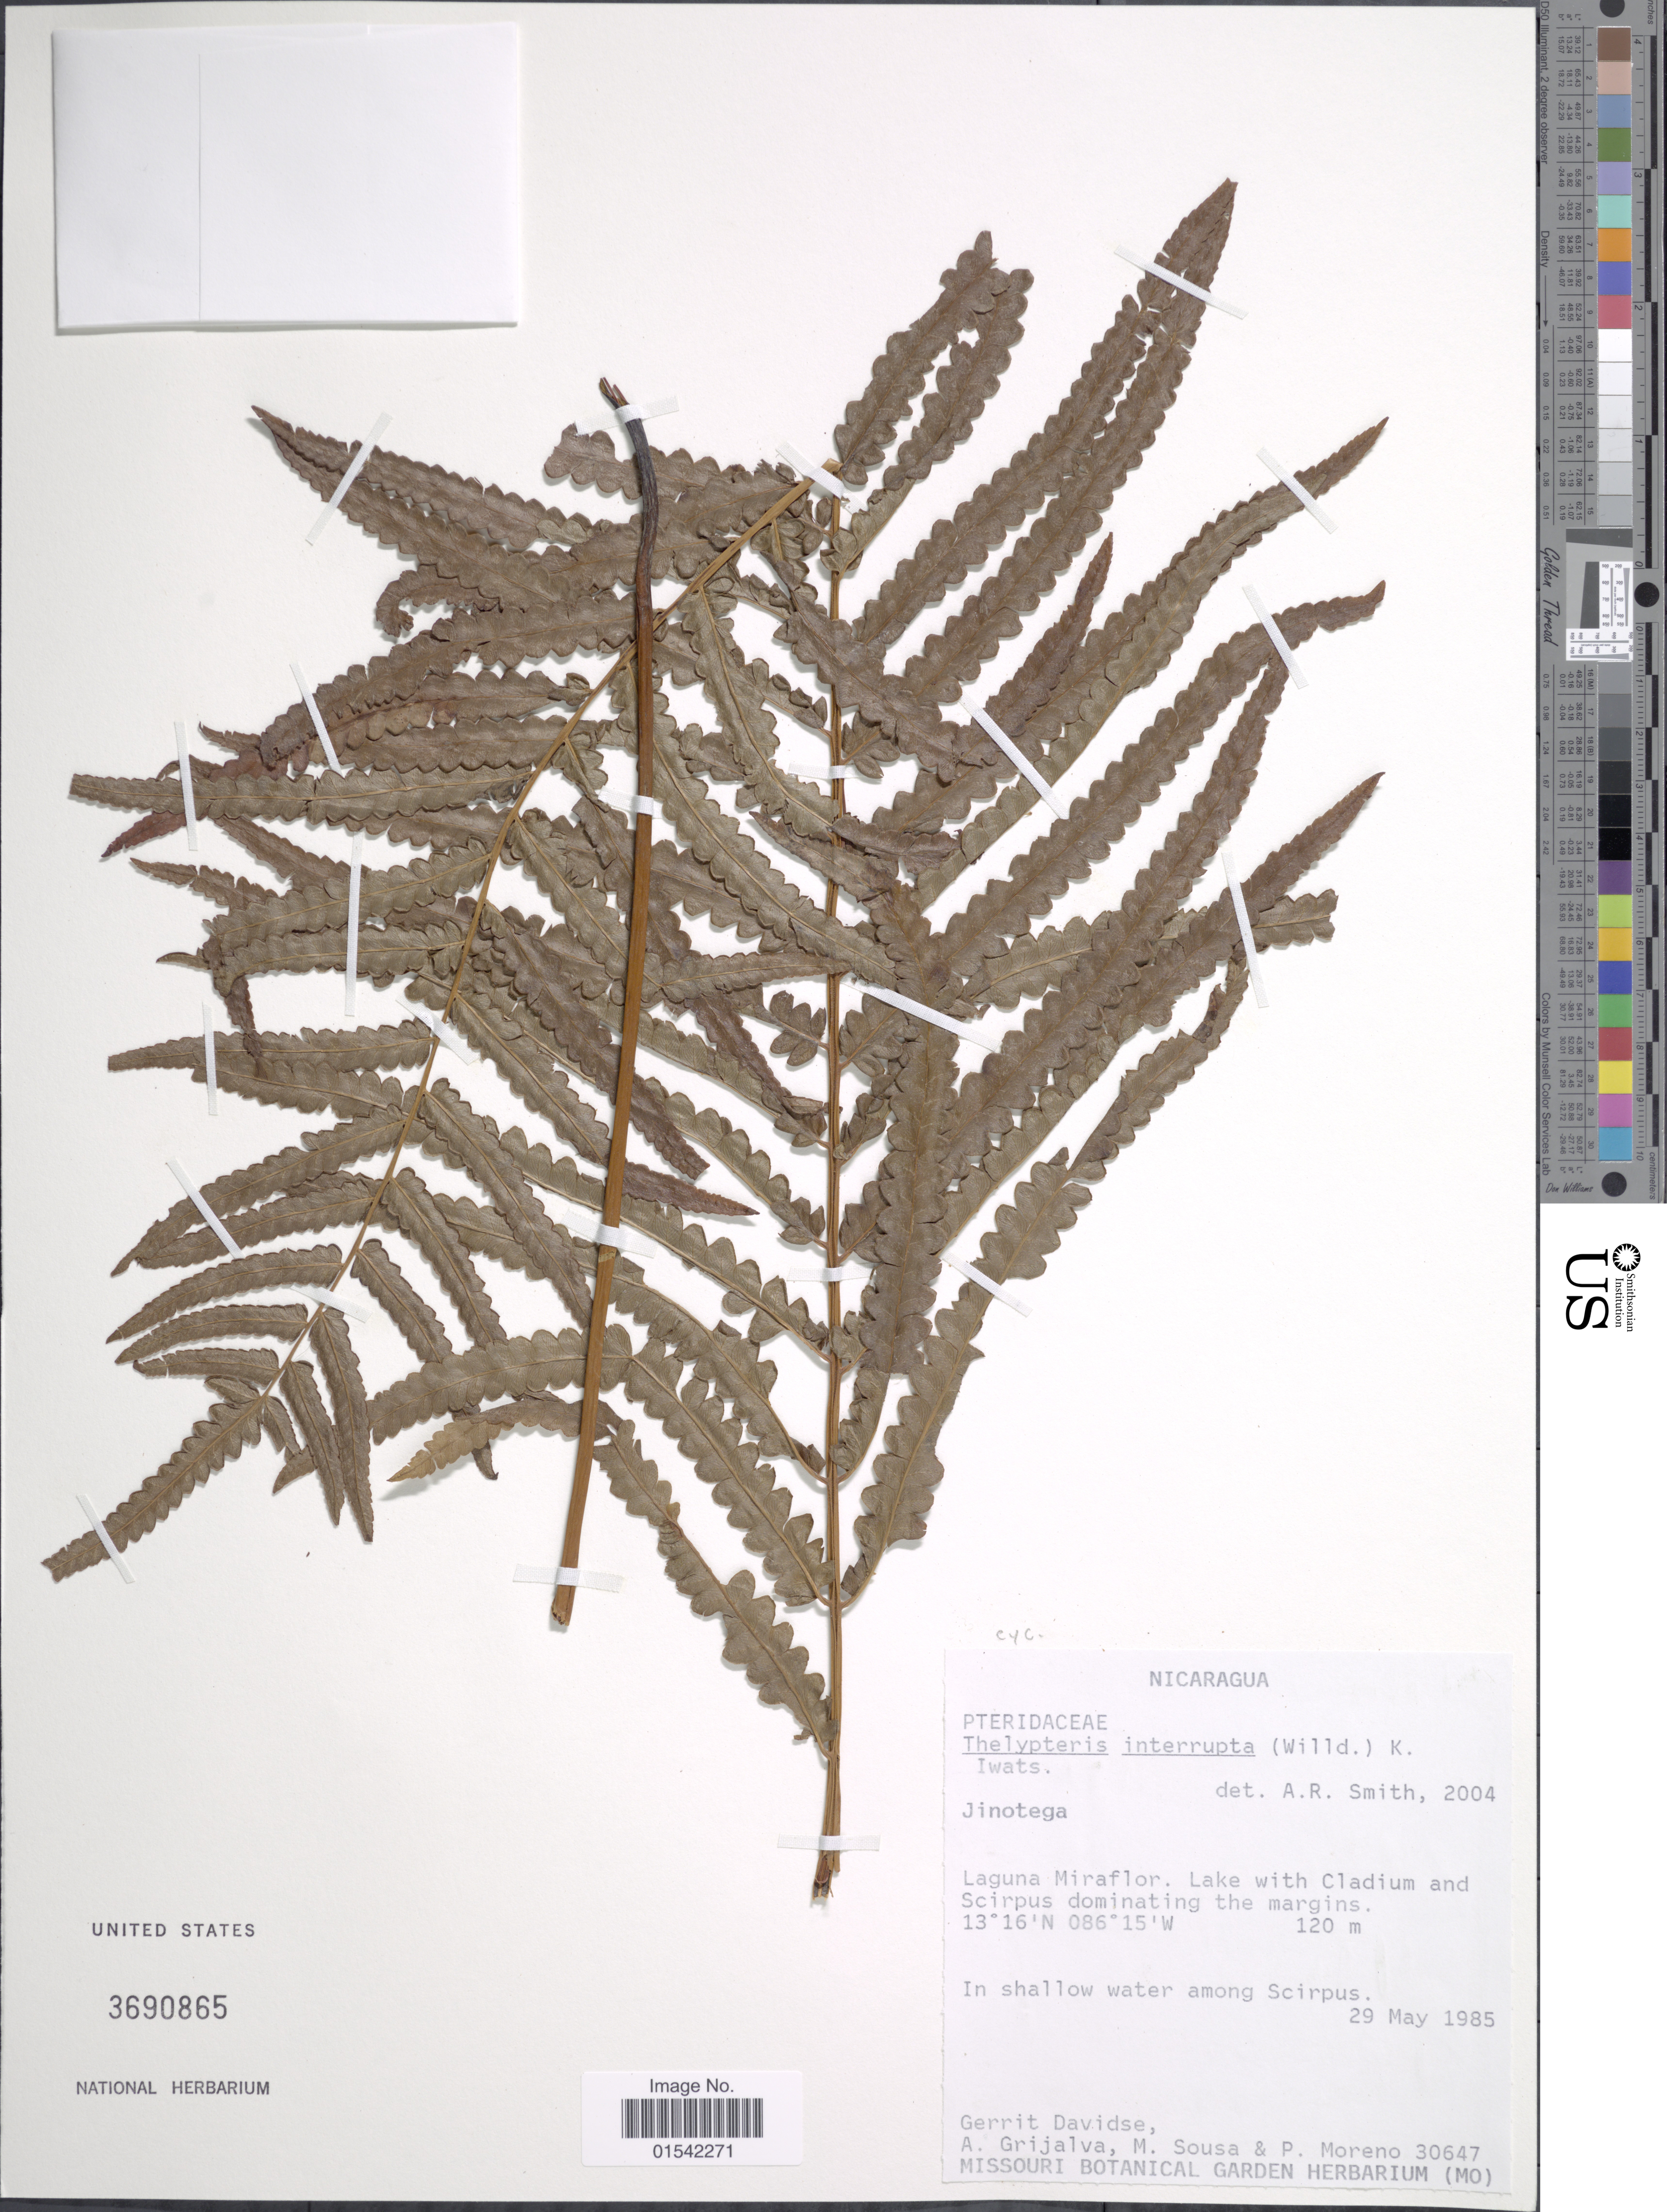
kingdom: Plantae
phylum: Tracheophyta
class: Polypodiopsida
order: Polypodiales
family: Thelypteridaceae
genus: Cyclosorus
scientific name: Cyclosorus interruptus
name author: (Willd.) H. Itô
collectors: G. Davidse, A. Grijalva, M. Sousa & P. Moreno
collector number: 30647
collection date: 1985-05-29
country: Nicaragua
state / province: Jinotega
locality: Laguna Miraflor. In shallow water among Scirpus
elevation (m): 120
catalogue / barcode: US 3690865